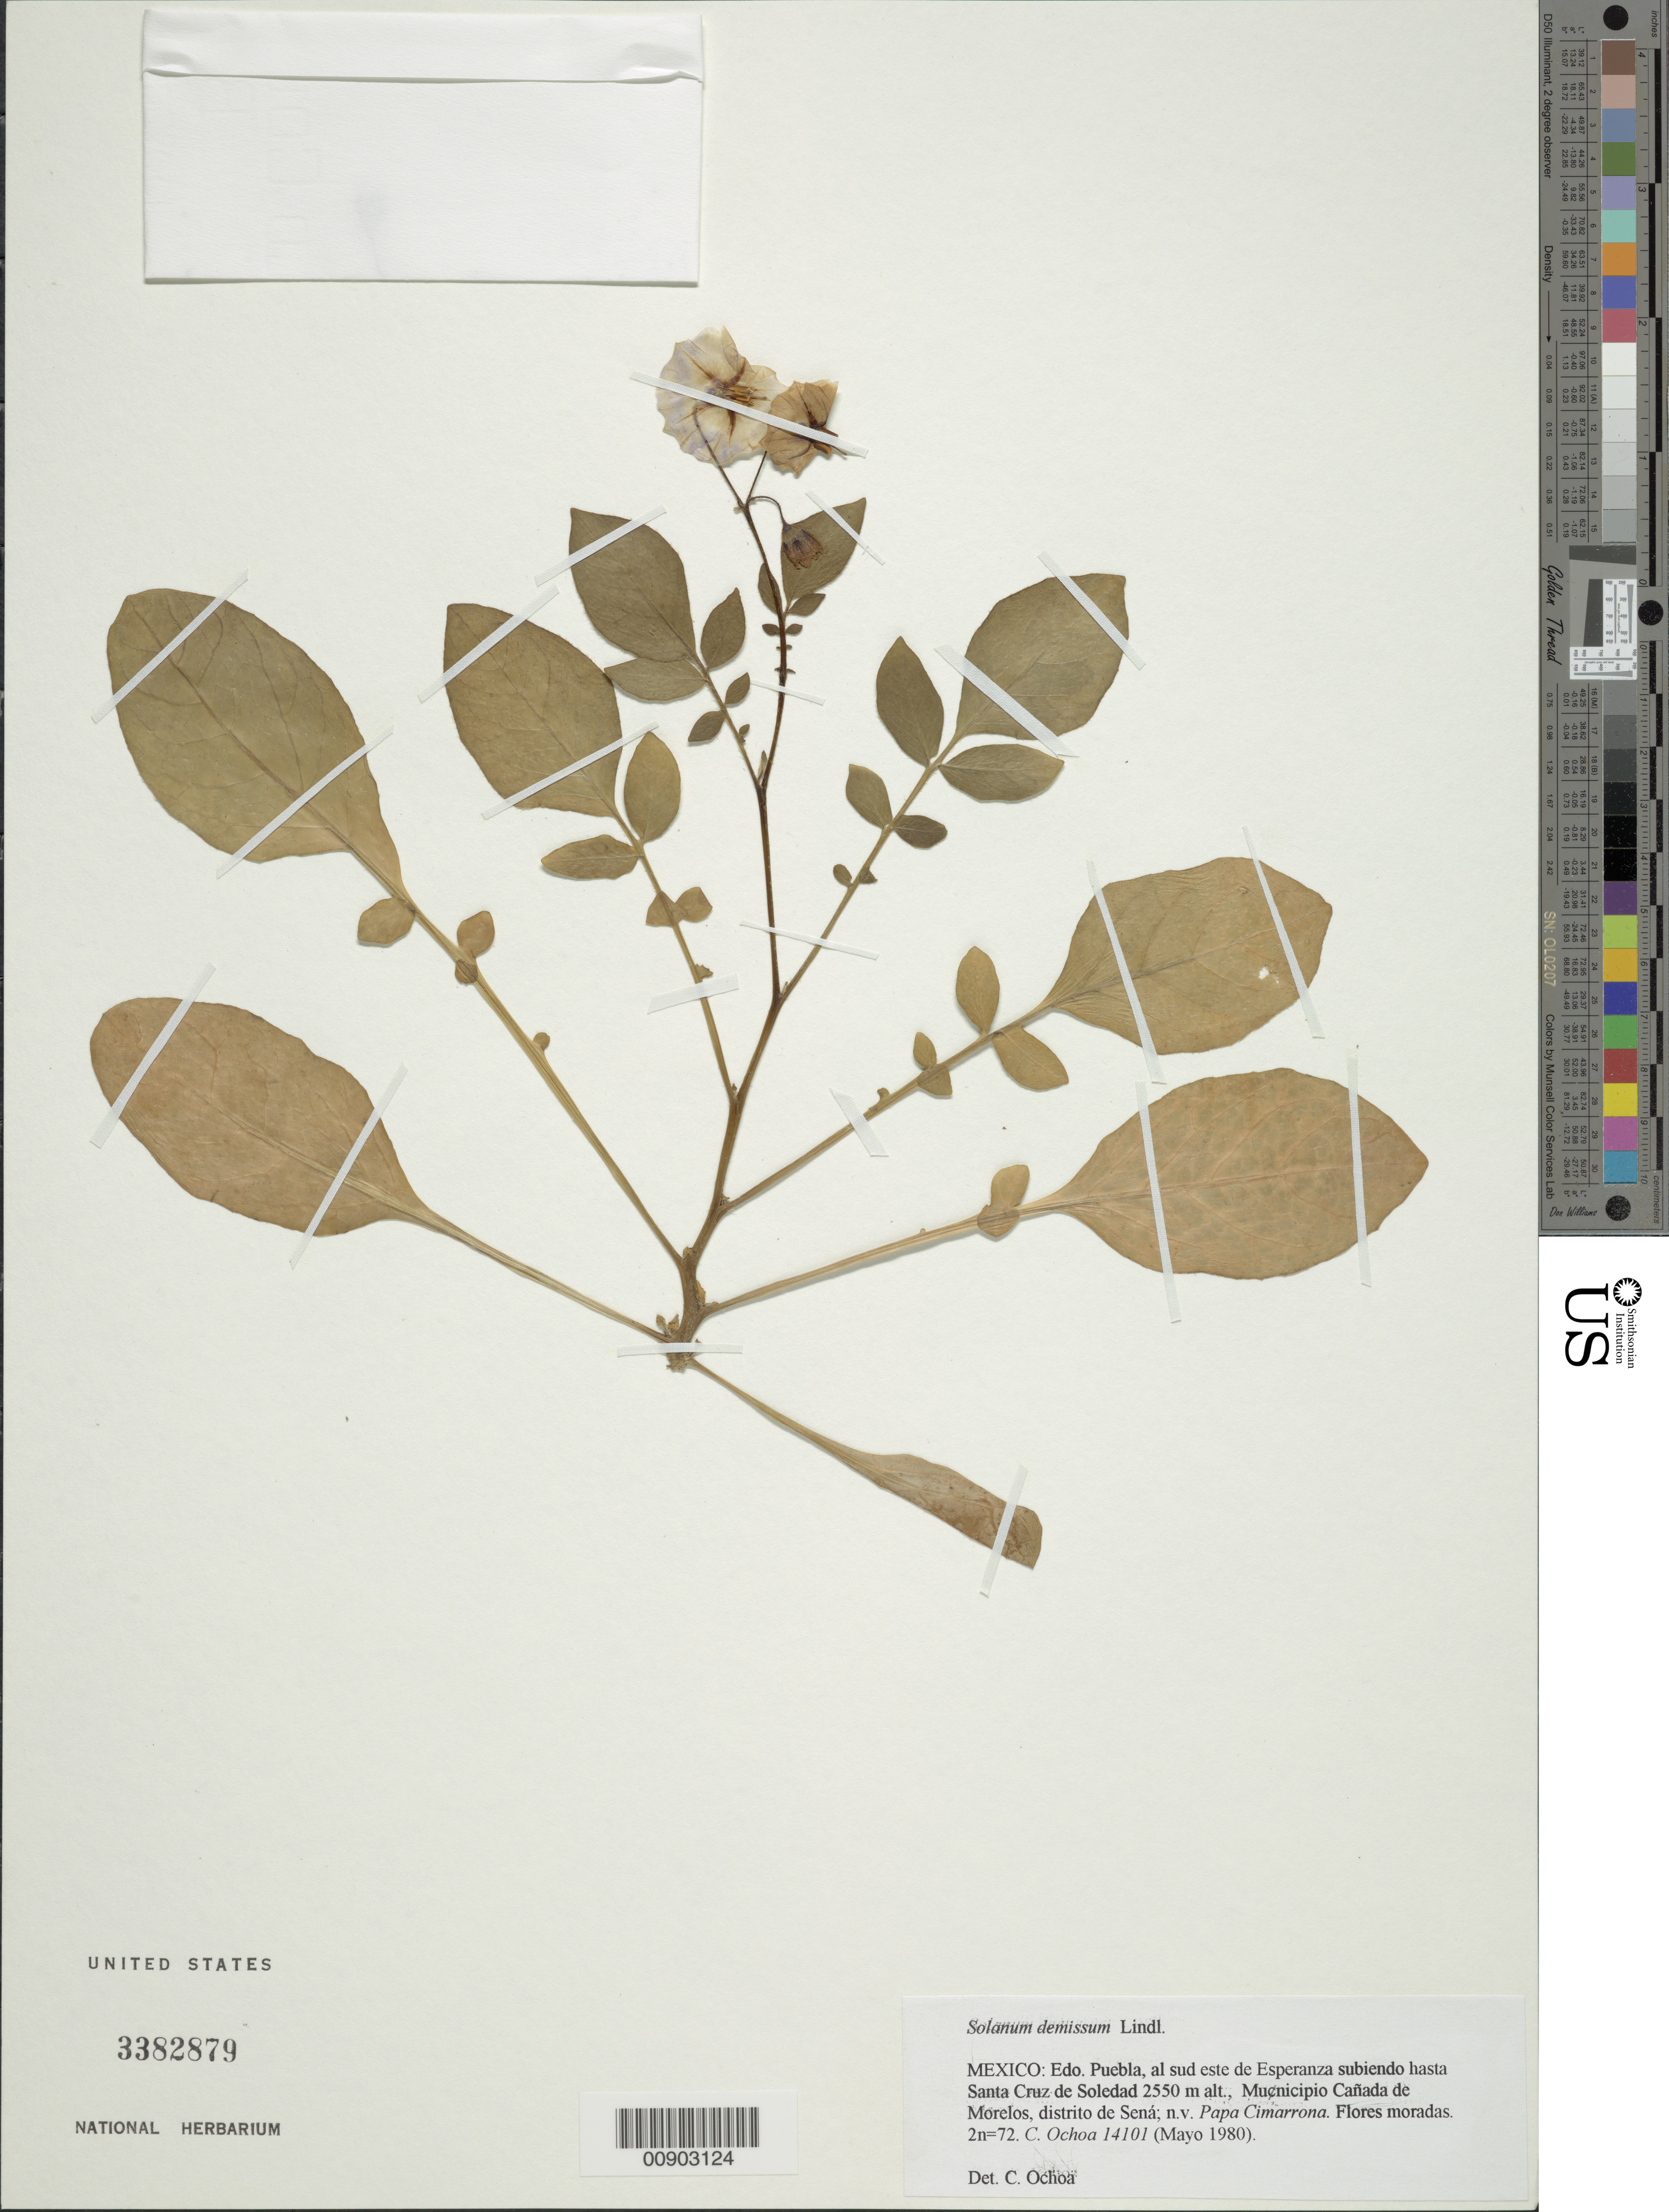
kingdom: Plantae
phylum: Tracheophyta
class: Magnoliopsida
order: Solanales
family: Solanaceae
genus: Solanum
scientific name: Solanum demissum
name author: Lindl.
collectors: C. Ochoa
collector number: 14101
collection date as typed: May 1980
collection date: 1980-05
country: Mexico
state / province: Puebla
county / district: Cañada Morelos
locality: Al sud este de Esperanza subiendo hasta Santa Cruz de Soledad. Municipio Cañada de Morelos, distrito de Sená.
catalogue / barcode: US 3382879